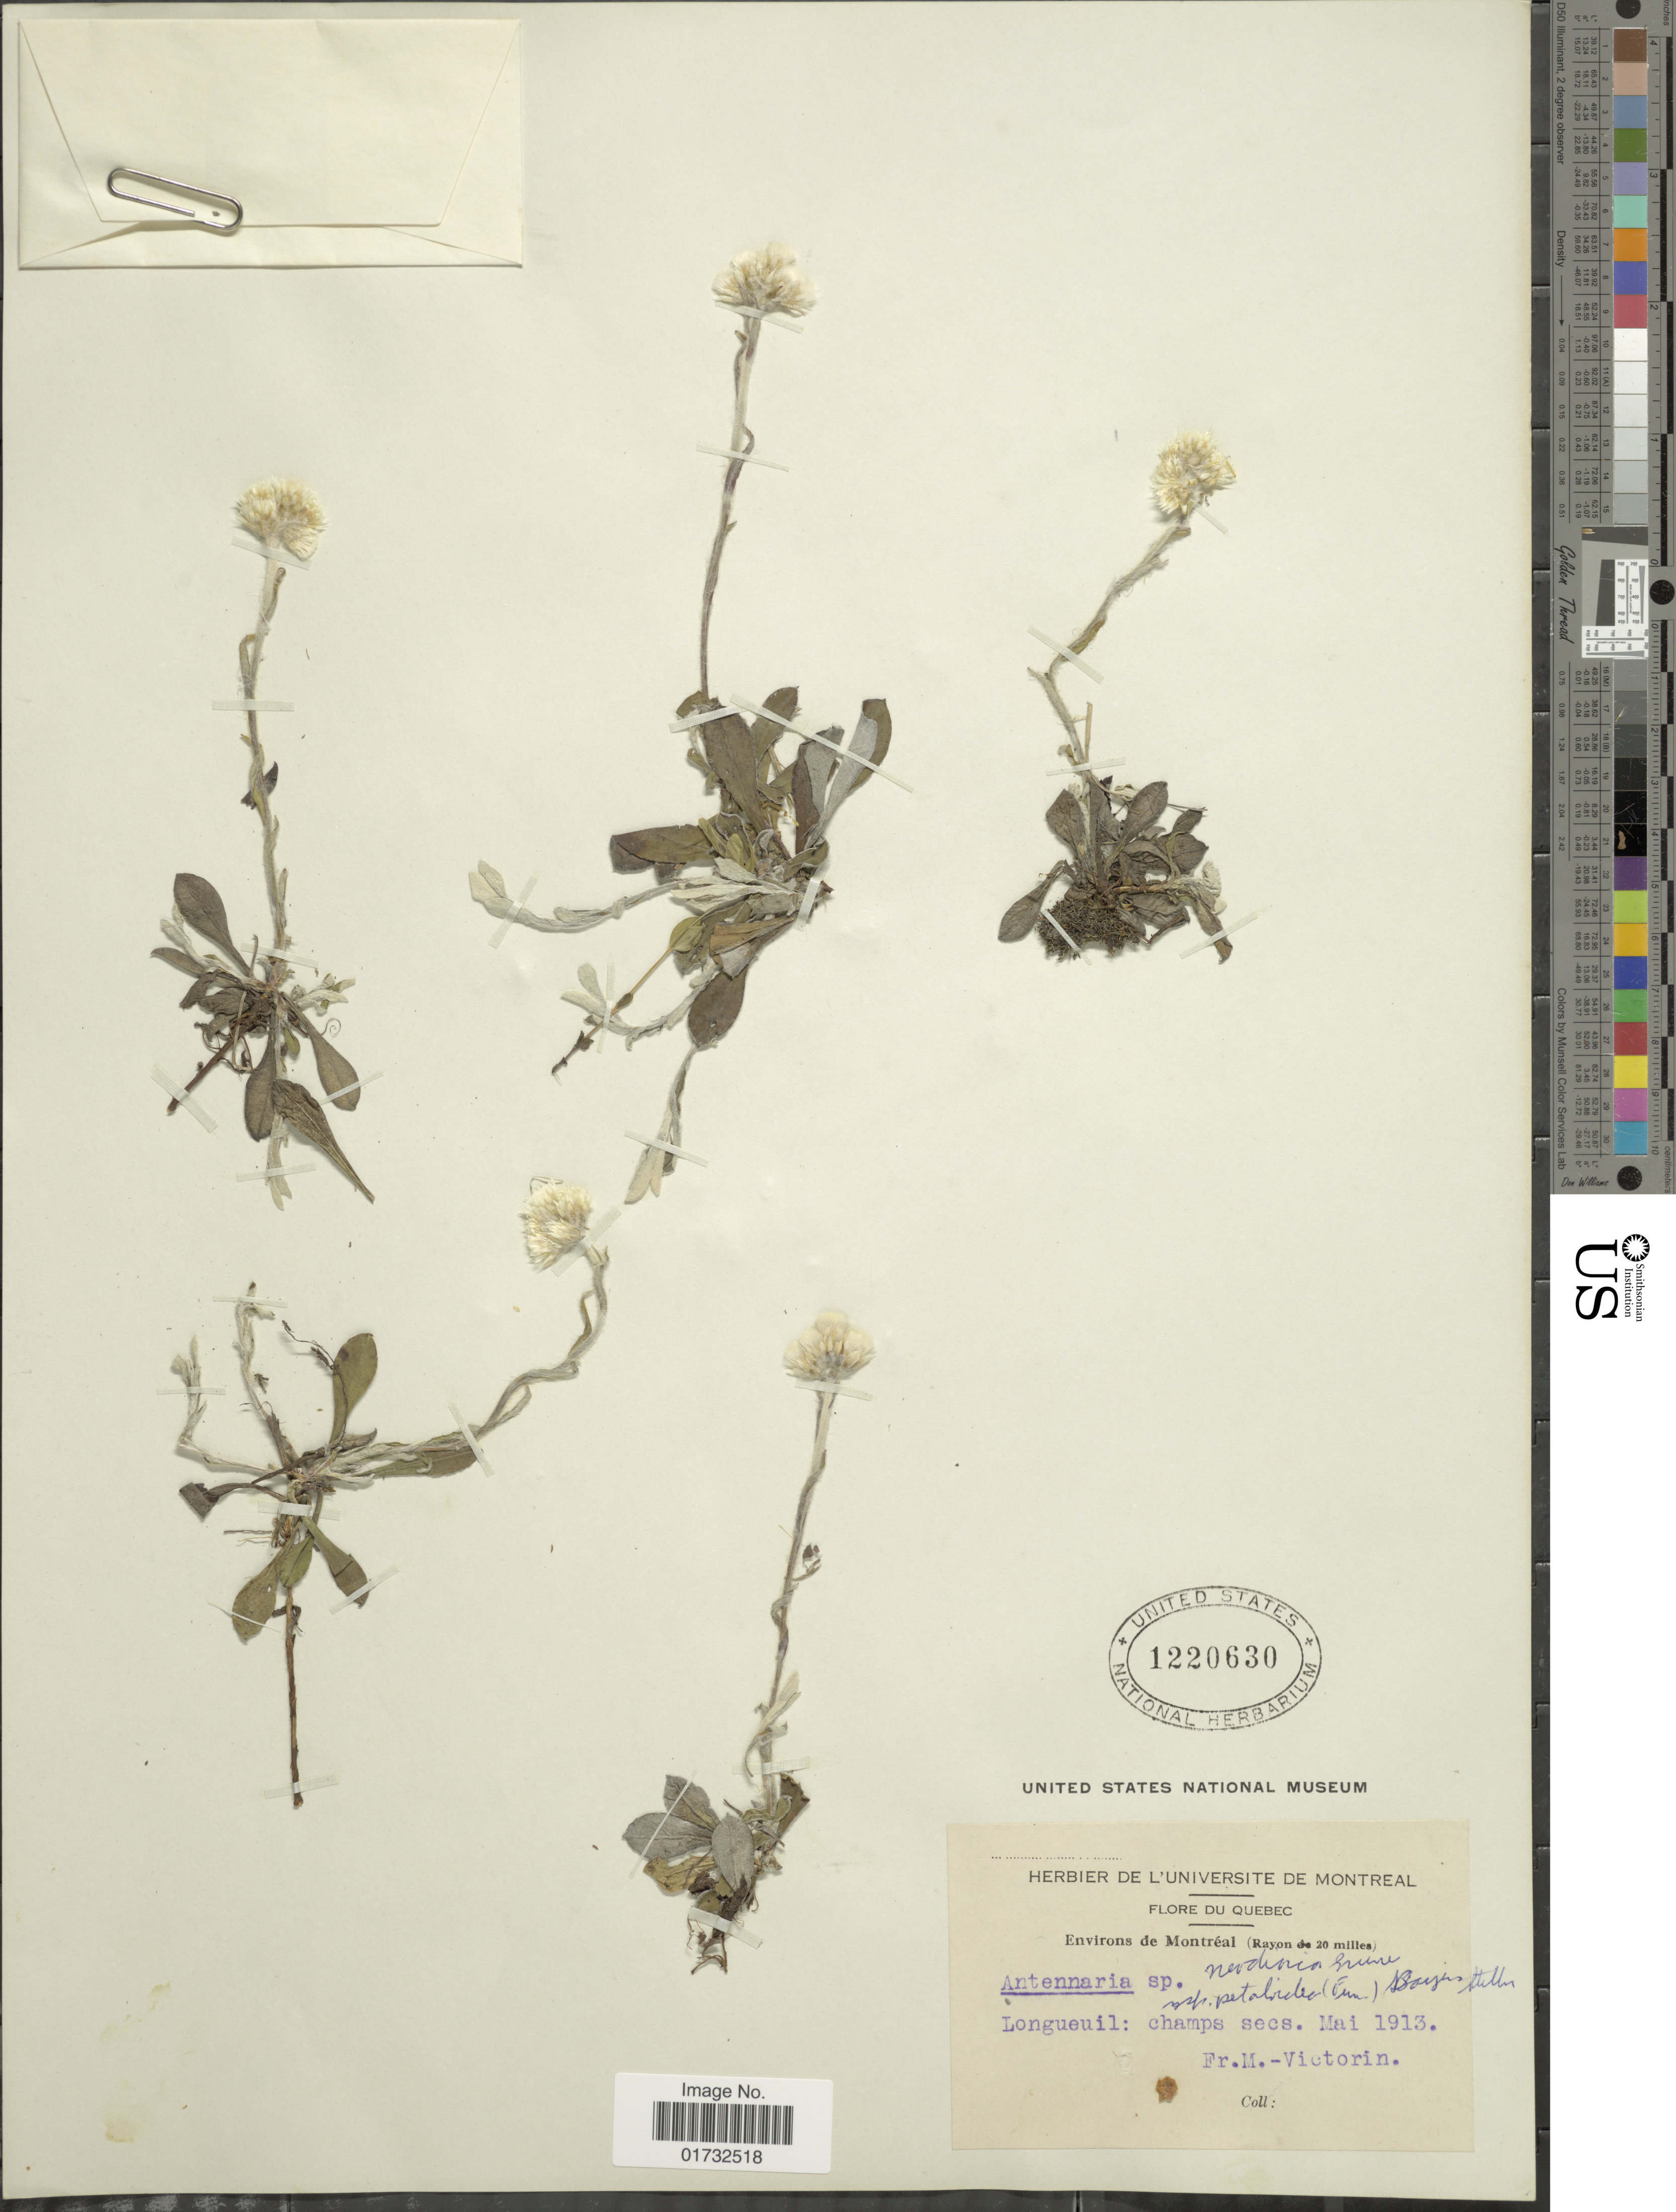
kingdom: Plantae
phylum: Tracheophyta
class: Magnoliopsida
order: Asterales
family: Asteraceae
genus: Antennaria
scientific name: Antennaria petaloidea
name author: (Fernald) Fernald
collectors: Fr. Marie-Victorin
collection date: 1913-05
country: Canada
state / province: Quebec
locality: Environs de Montréal (Rayon de 20 miles). Longueuil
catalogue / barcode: US 1220630